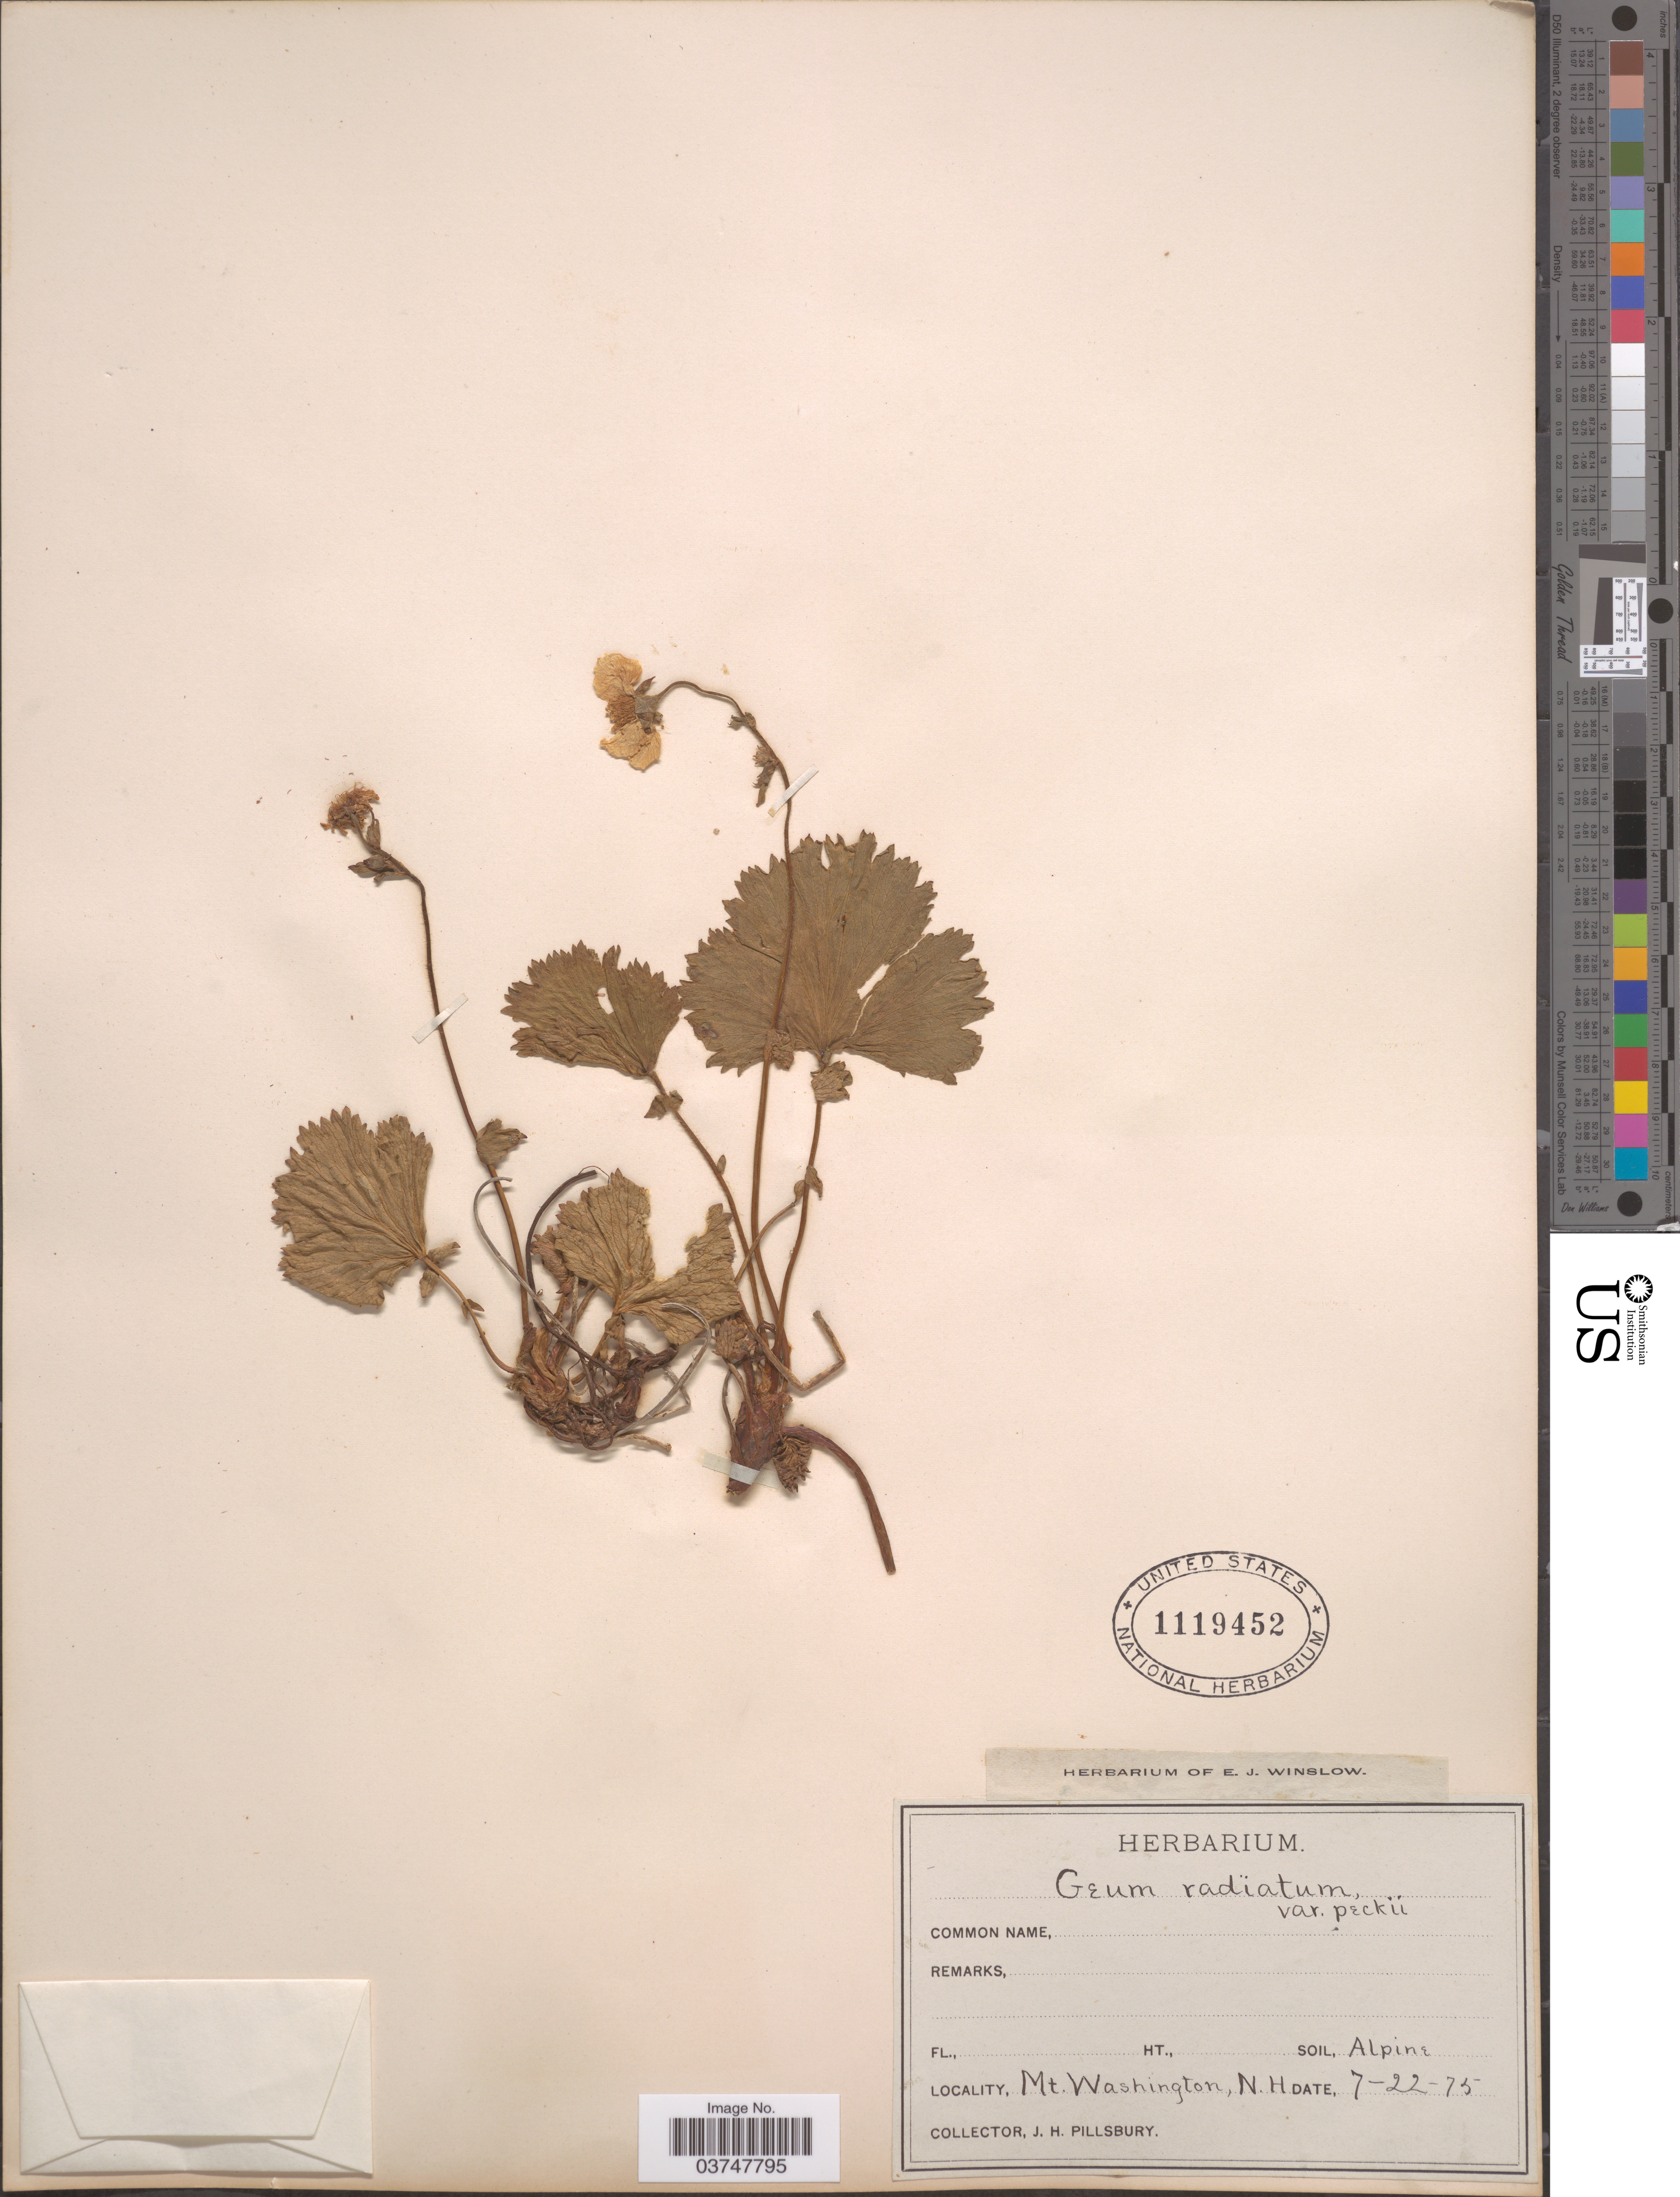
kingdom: Plantae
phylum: Tracheophyta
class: Magnoliopsida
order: Rosales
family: Rosaceae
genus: Geum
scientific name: Geum peckii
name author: Pursh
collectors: J. Pillsbury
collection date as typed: Transcribed d/m/y: 22/7/75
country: United States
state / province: New Hampshire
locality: Mt. Washington.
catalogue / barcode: US 1119452